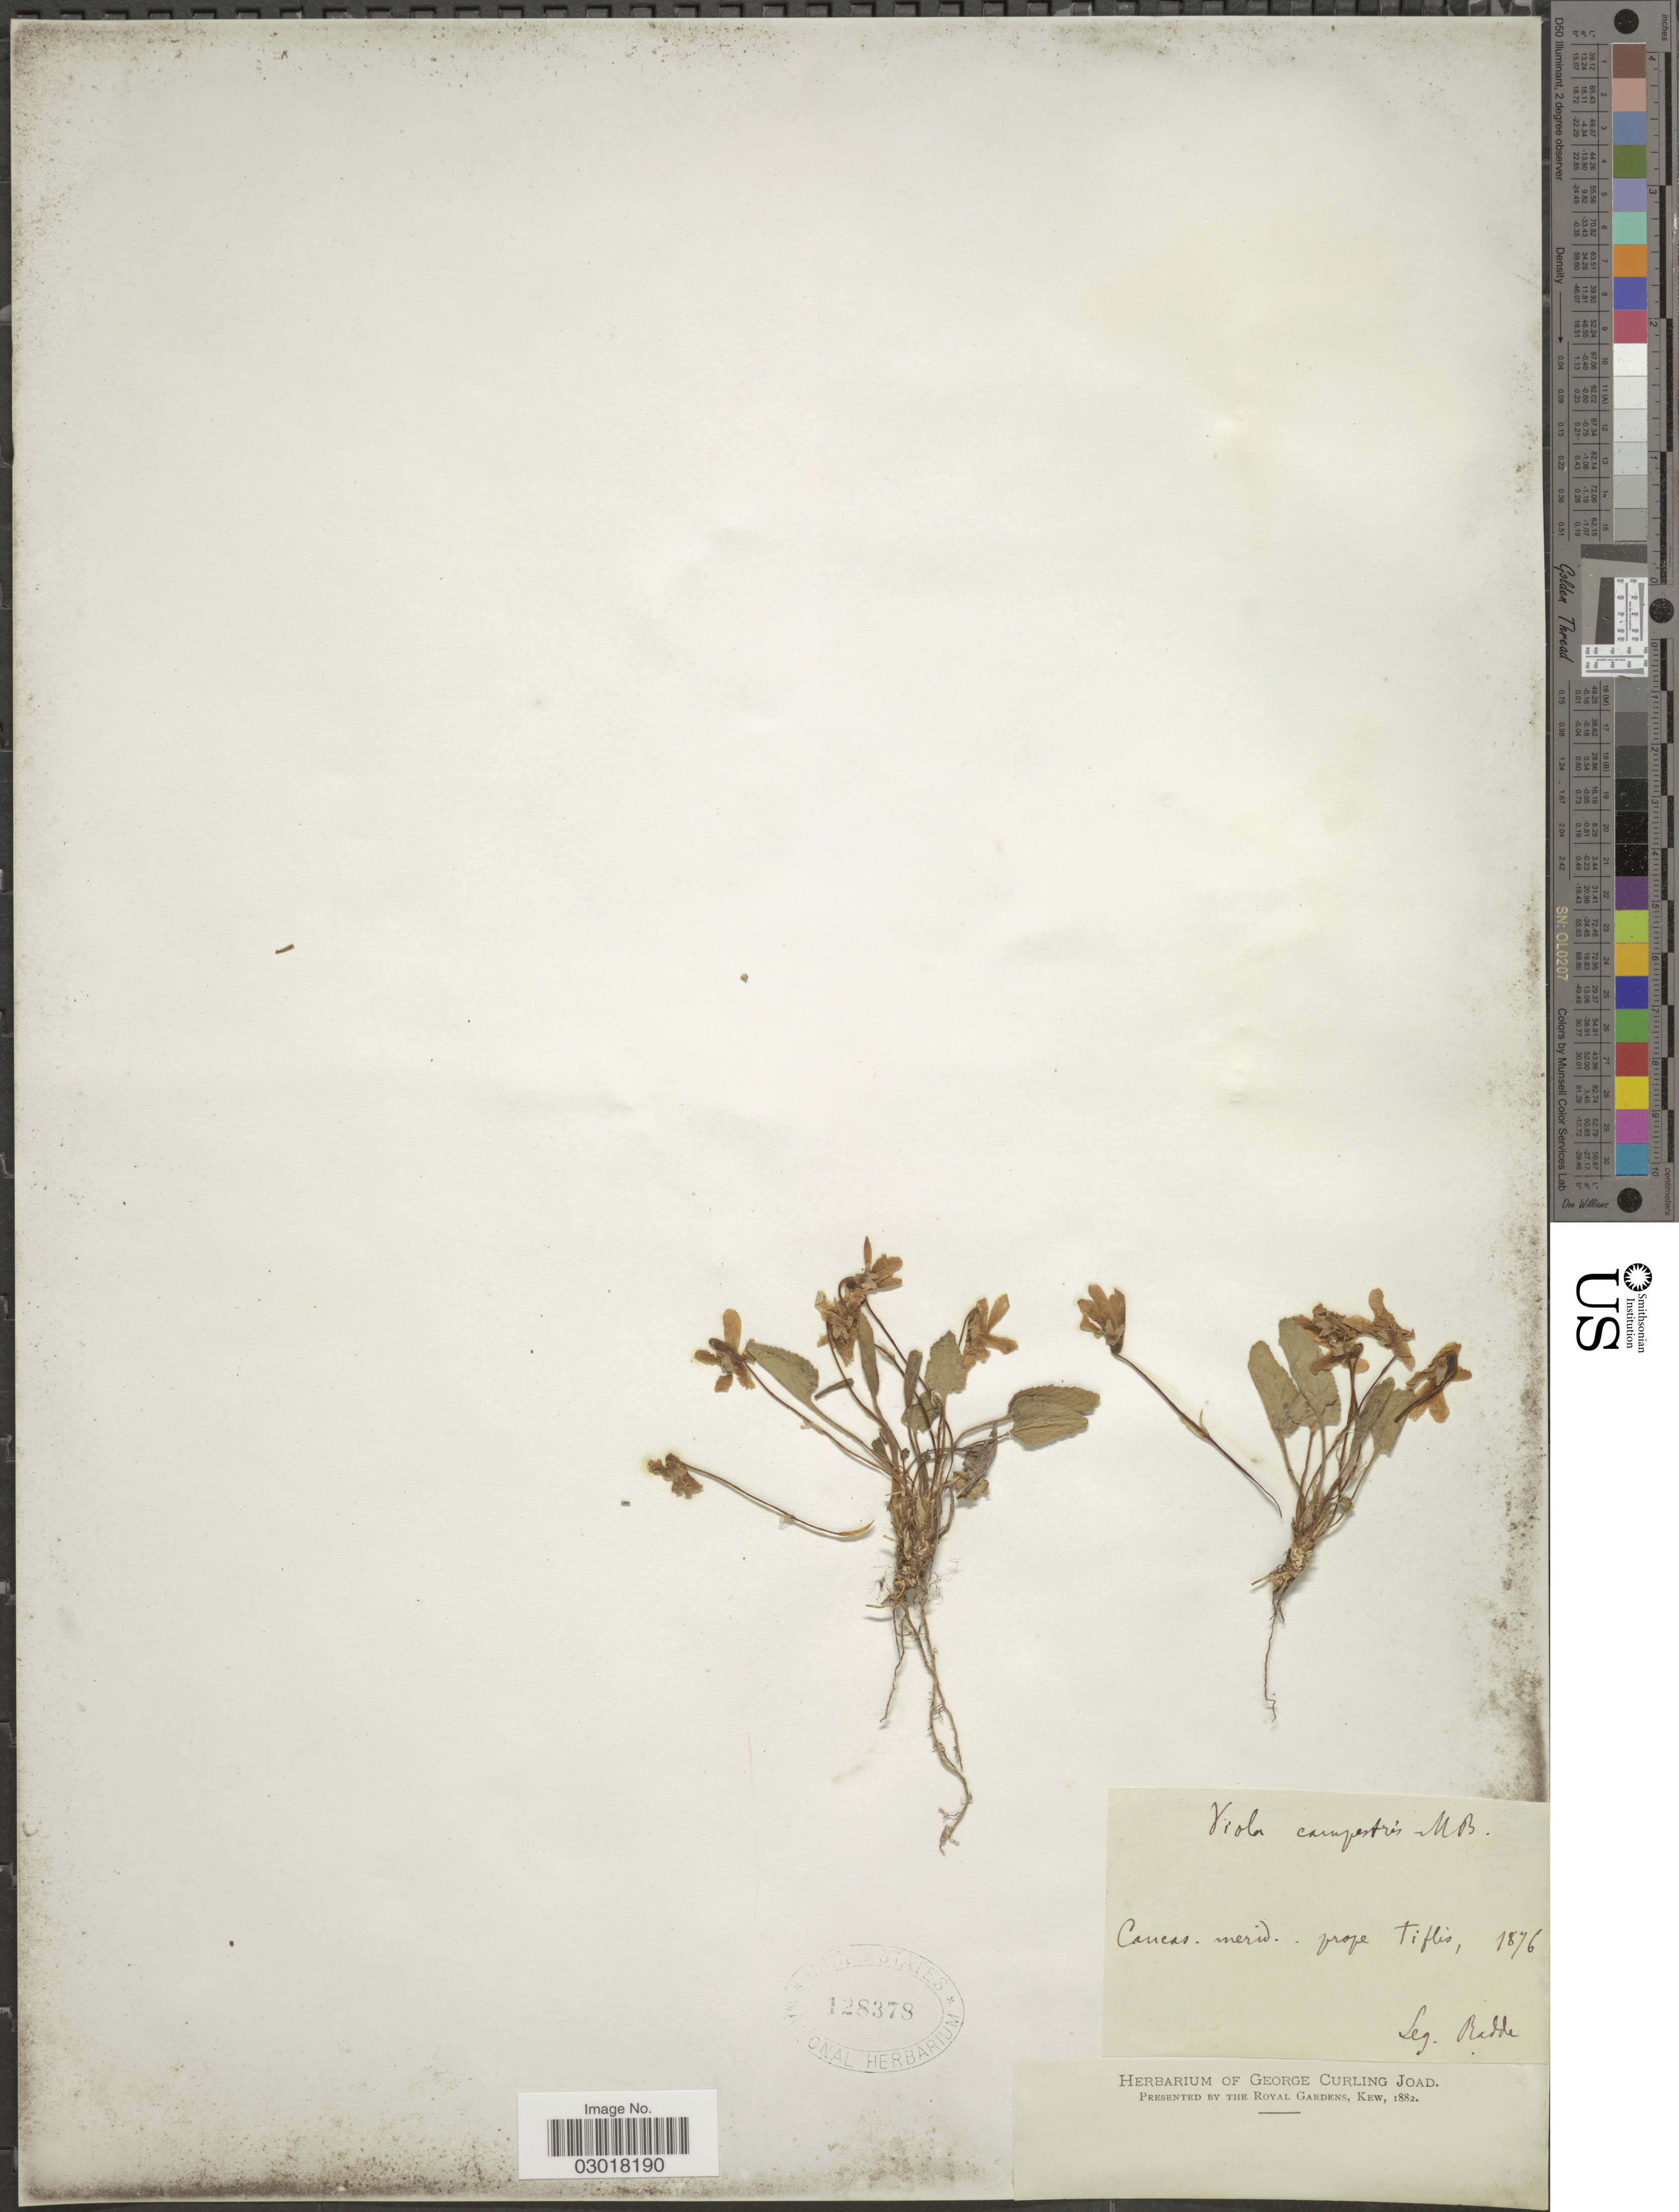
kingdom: Plantae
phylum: Tracheophyta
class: Magnoliopsida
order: Malpighiales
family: Violaceae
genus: Viola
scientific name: Viola campestris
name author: M. Bieb.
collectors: Radde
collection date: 1876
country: Georgia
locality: Caucas. merid. prope Tiflis.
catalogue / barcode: US 128378